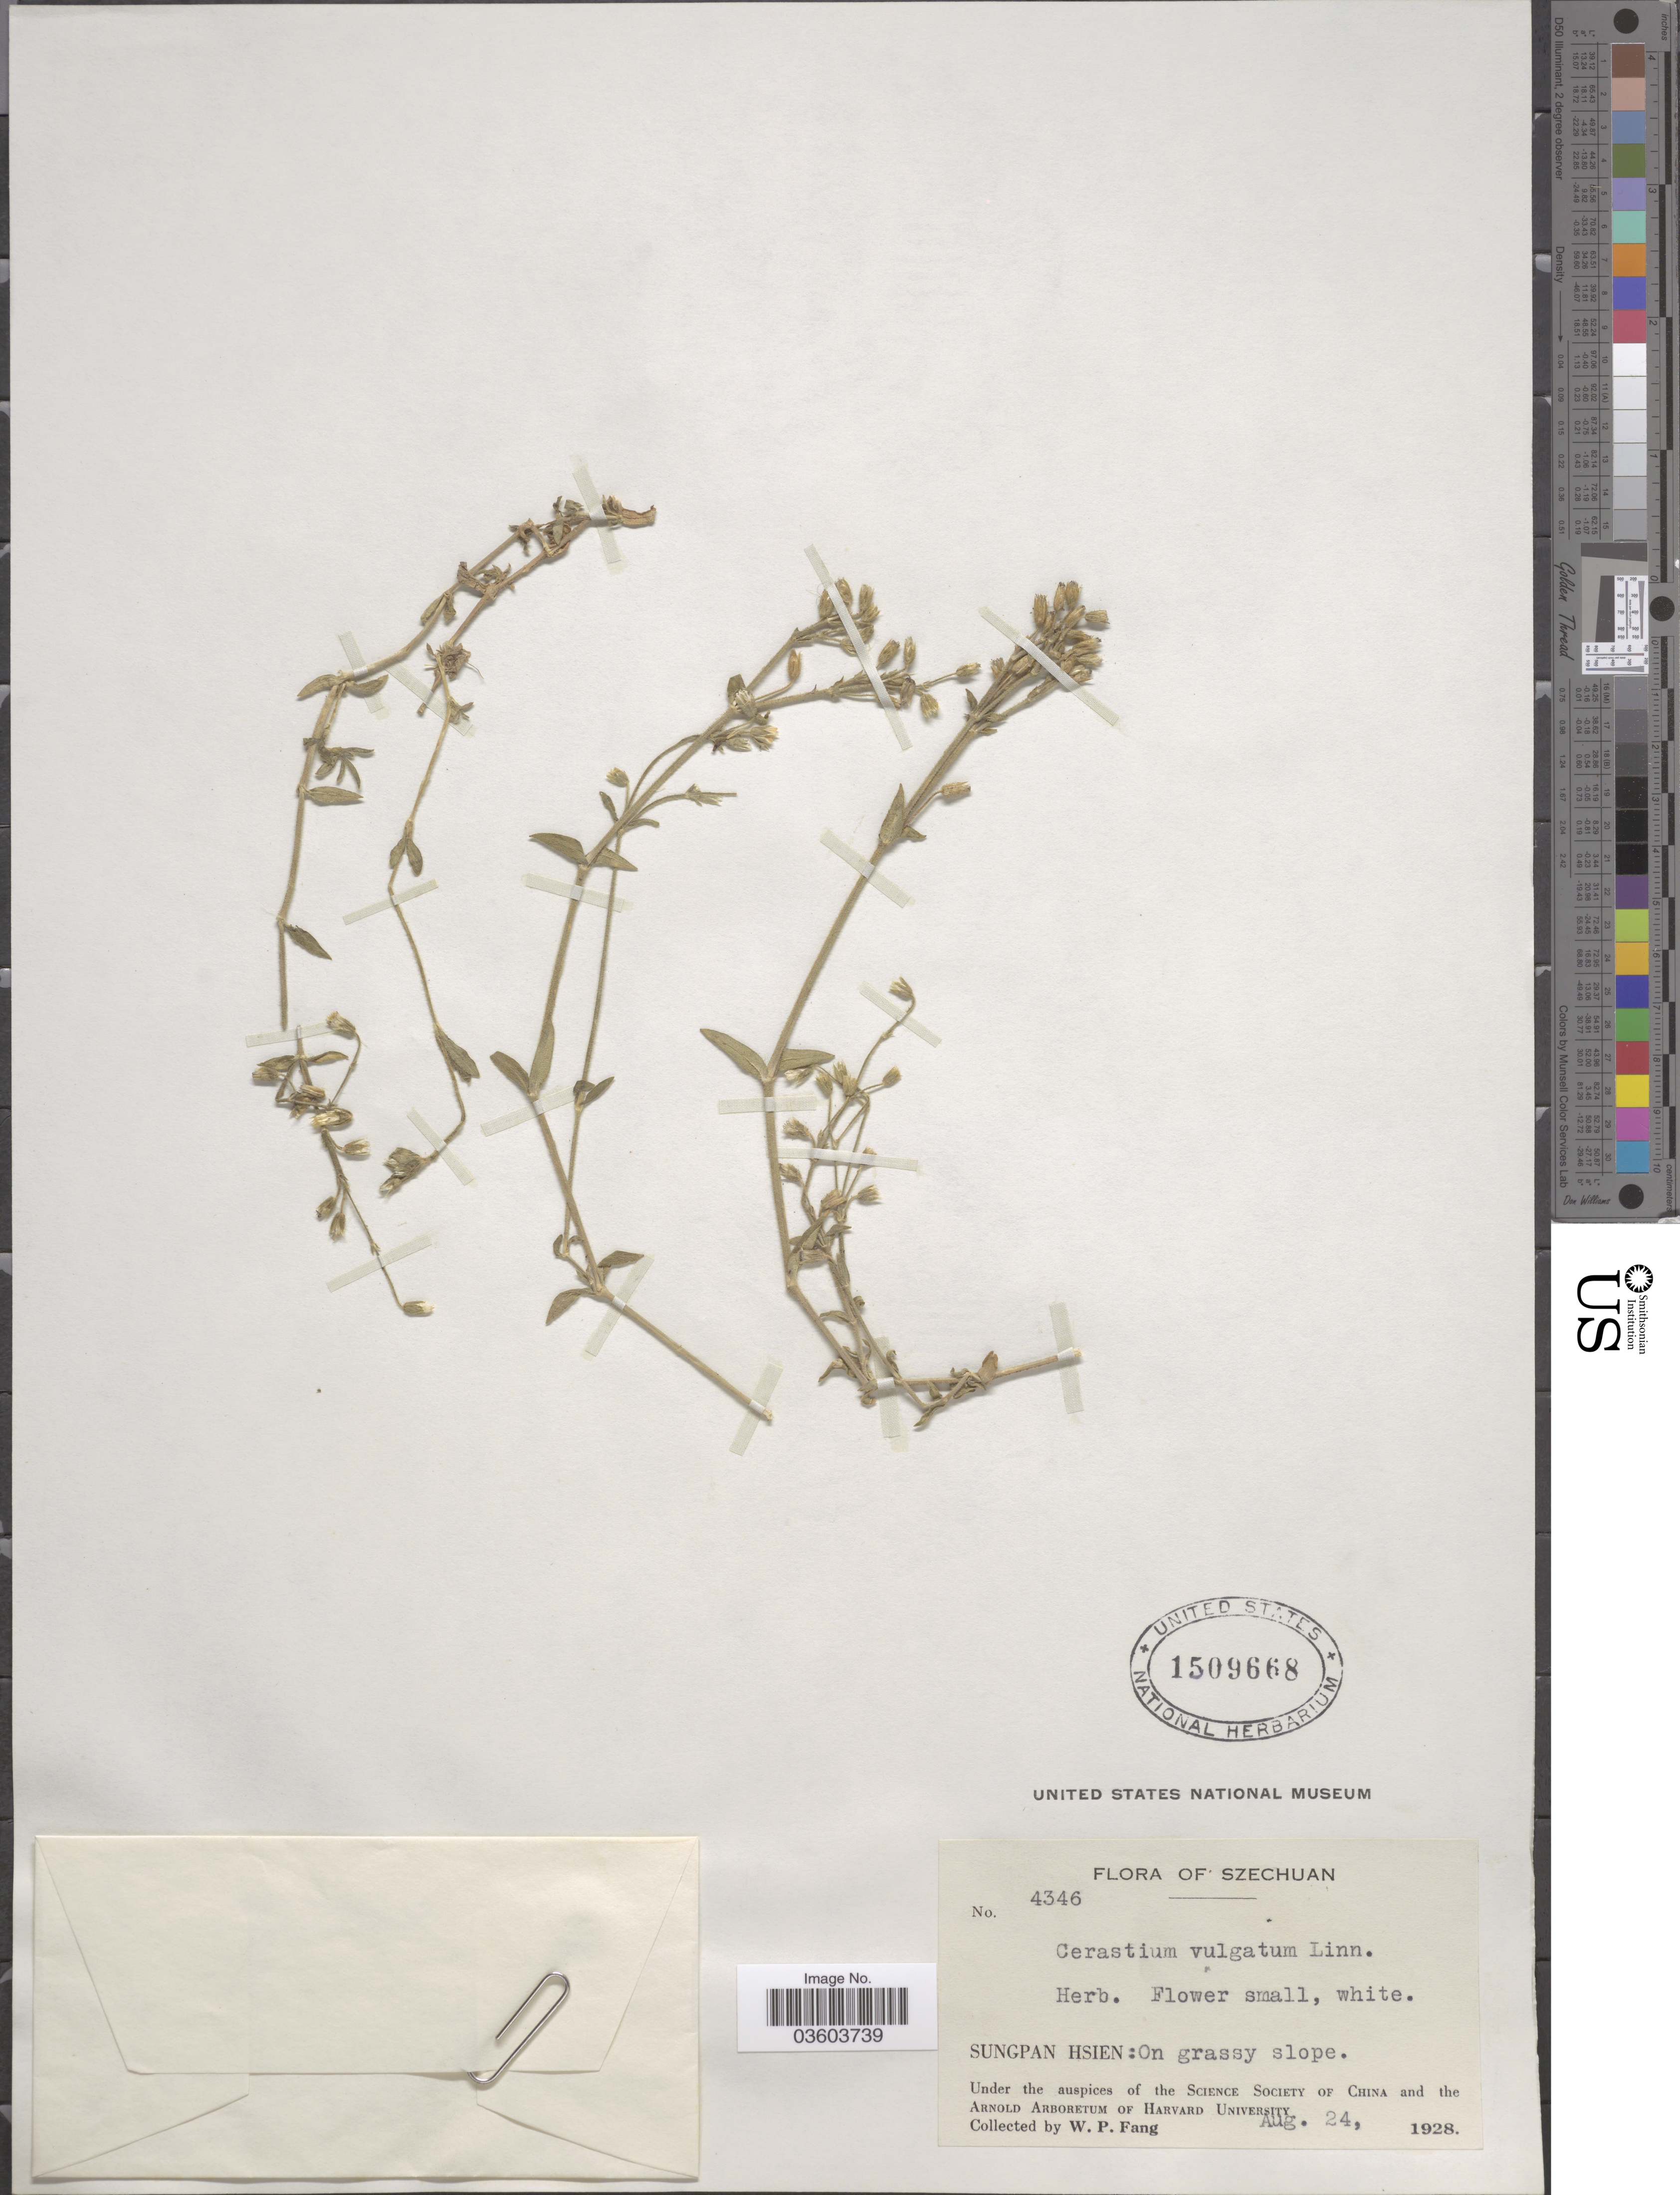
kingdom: Plantae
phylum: Tracheophyta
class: Magnoliopsida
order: Caryophyllales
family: Caryophyllaceae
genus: Cerastium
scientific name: Cerastium vulgatum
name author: L.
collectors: W. P. Fang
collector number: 4346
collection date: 1928-08-24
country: China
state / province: Sichuan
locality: Szechuan. Sungpan Hsien.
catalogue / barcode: US 1509668